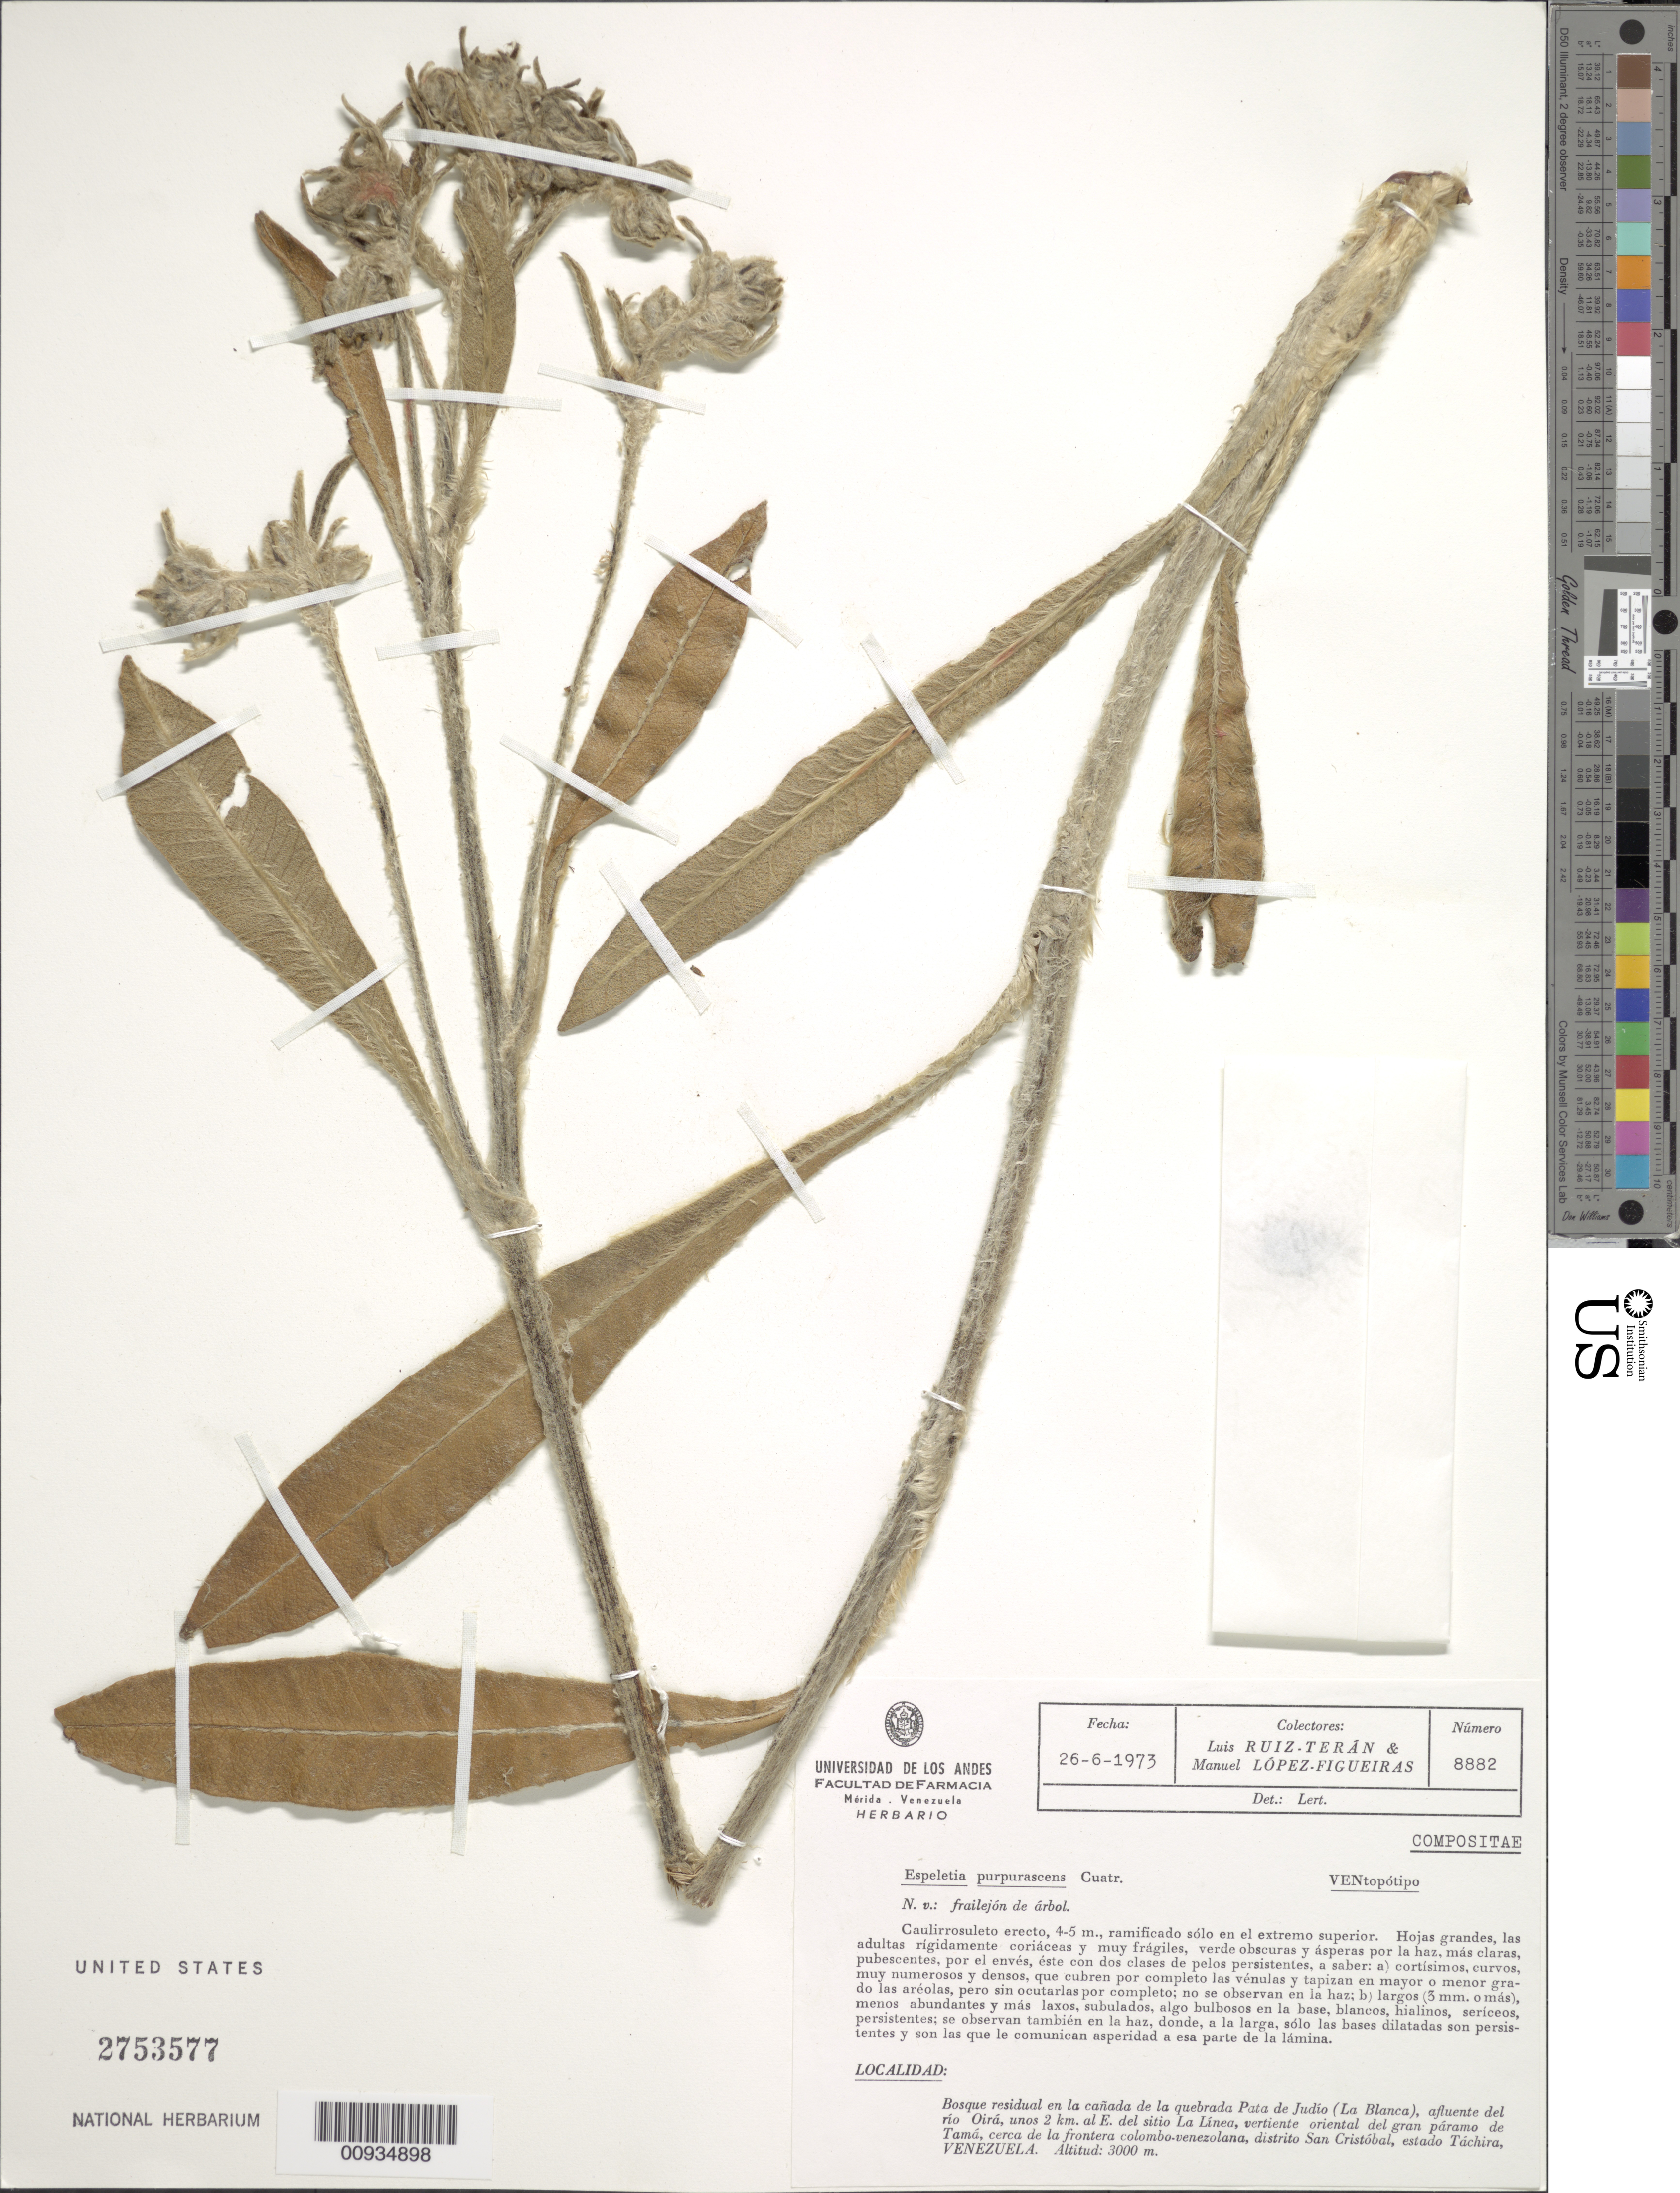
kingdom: Plantae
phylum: Tracheophyta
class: Magnoliopsida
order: Asterales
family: Asteraceae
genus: Espeletiopsis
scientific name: Espeletiopsis purpurascens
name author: (Cuatrec.) Cuatrec.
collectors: L. E. Ruíz-Terán & M. López Figueiras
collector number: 8882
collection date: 1973-06-26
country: Venezuela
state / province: Táchira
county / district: San Cristóbal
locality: Páramo de Tamá. Bosque residual de la cañada Pata de Judío (La Blanca), afluente del Río Oirá, unos 2 km al E del sitio La Línea, vertiente oriental del gran páramo de Tamá, cerca de la frontera colombo-venezolana.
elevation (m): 3000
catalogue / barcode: US 2753577